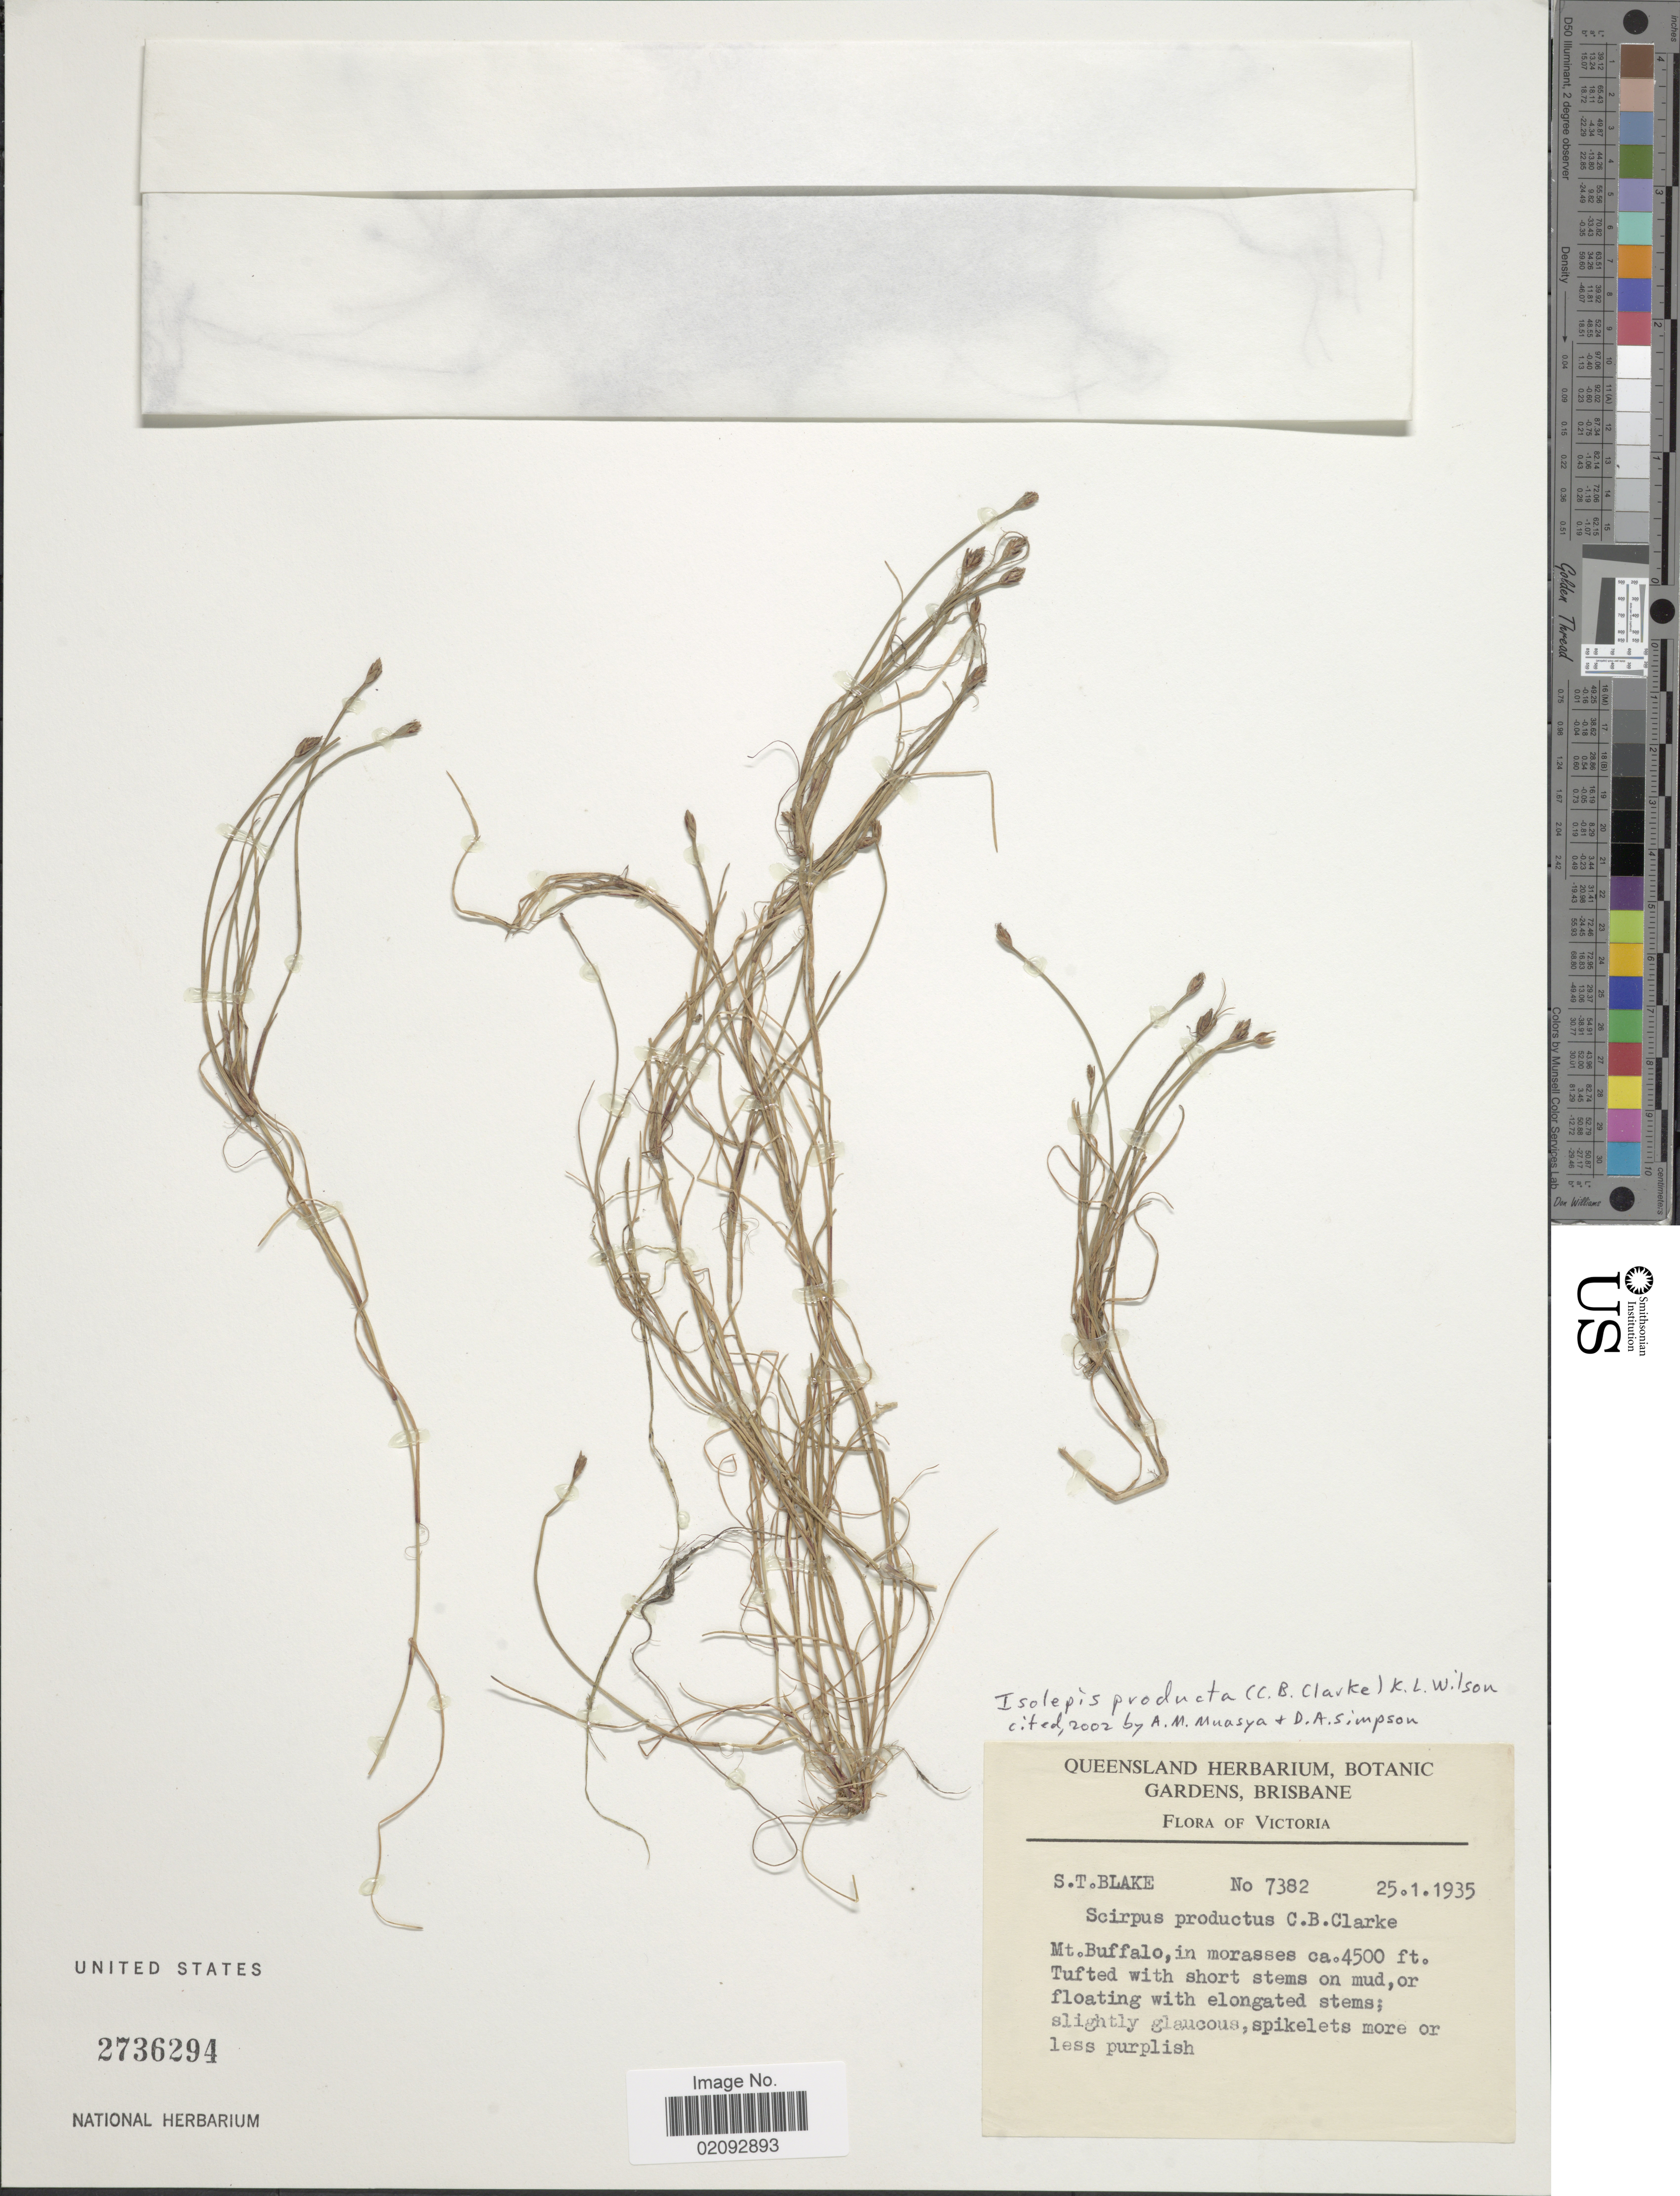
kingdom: Plantae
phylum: Tracheophyta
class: Liliopsida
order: Poales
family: Cyperaceae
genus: Isolepis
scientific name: Isolepis producta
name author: (C.B. Clarke) K.L. Wilson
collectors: S. T. Blake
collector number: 7382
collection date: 1935-01-25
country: Australia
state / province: Victoria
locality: Victoria, Mt Buffalo, in morasses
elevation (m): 1372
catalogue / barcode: US 2736294